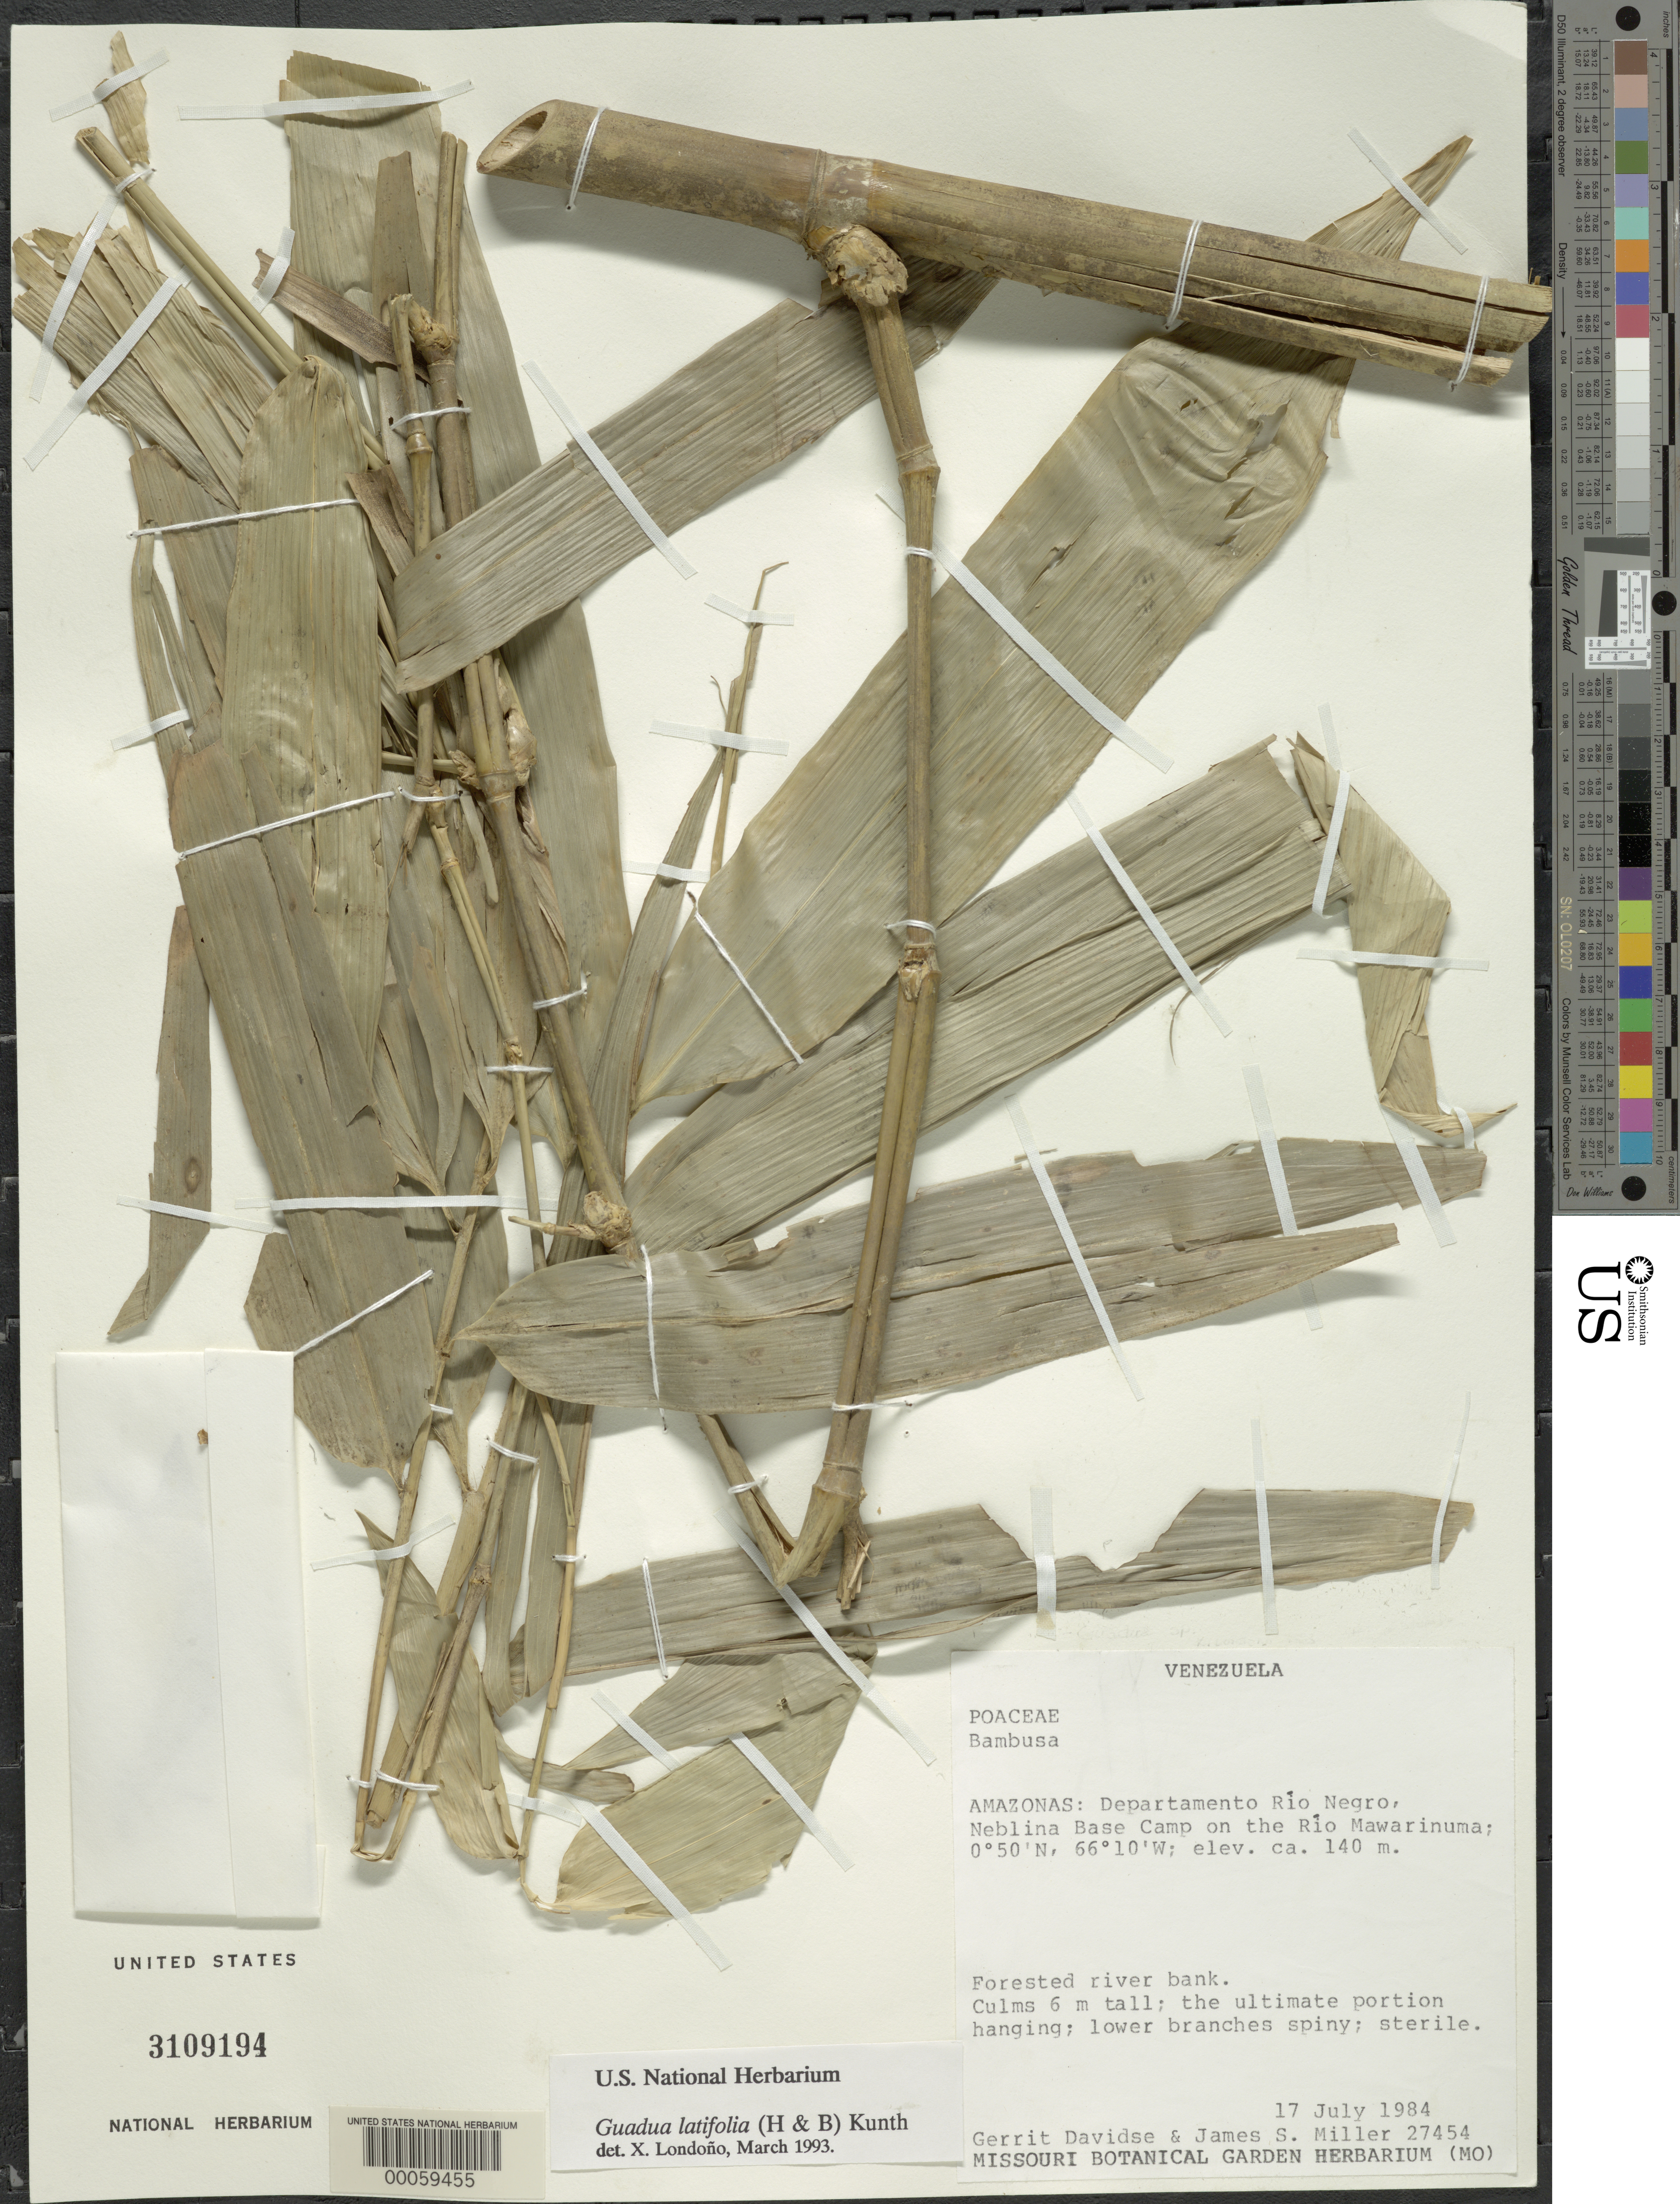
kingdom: Plantae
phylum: Tracheophyta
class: Liliopsida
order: Poales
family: Poaceae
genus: Guadua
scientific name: Guadua latifolia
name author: (Bonpl.) Kunth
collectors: G. Davidse & J. S. Miller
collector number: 27454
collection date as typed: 17 Jul 1984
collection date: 1984-07-17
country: Venezuela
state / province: Amazonas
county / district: Rio Negro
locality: Neblina base camp on rio mawarinuma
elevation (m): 140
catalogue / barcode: US 3109194